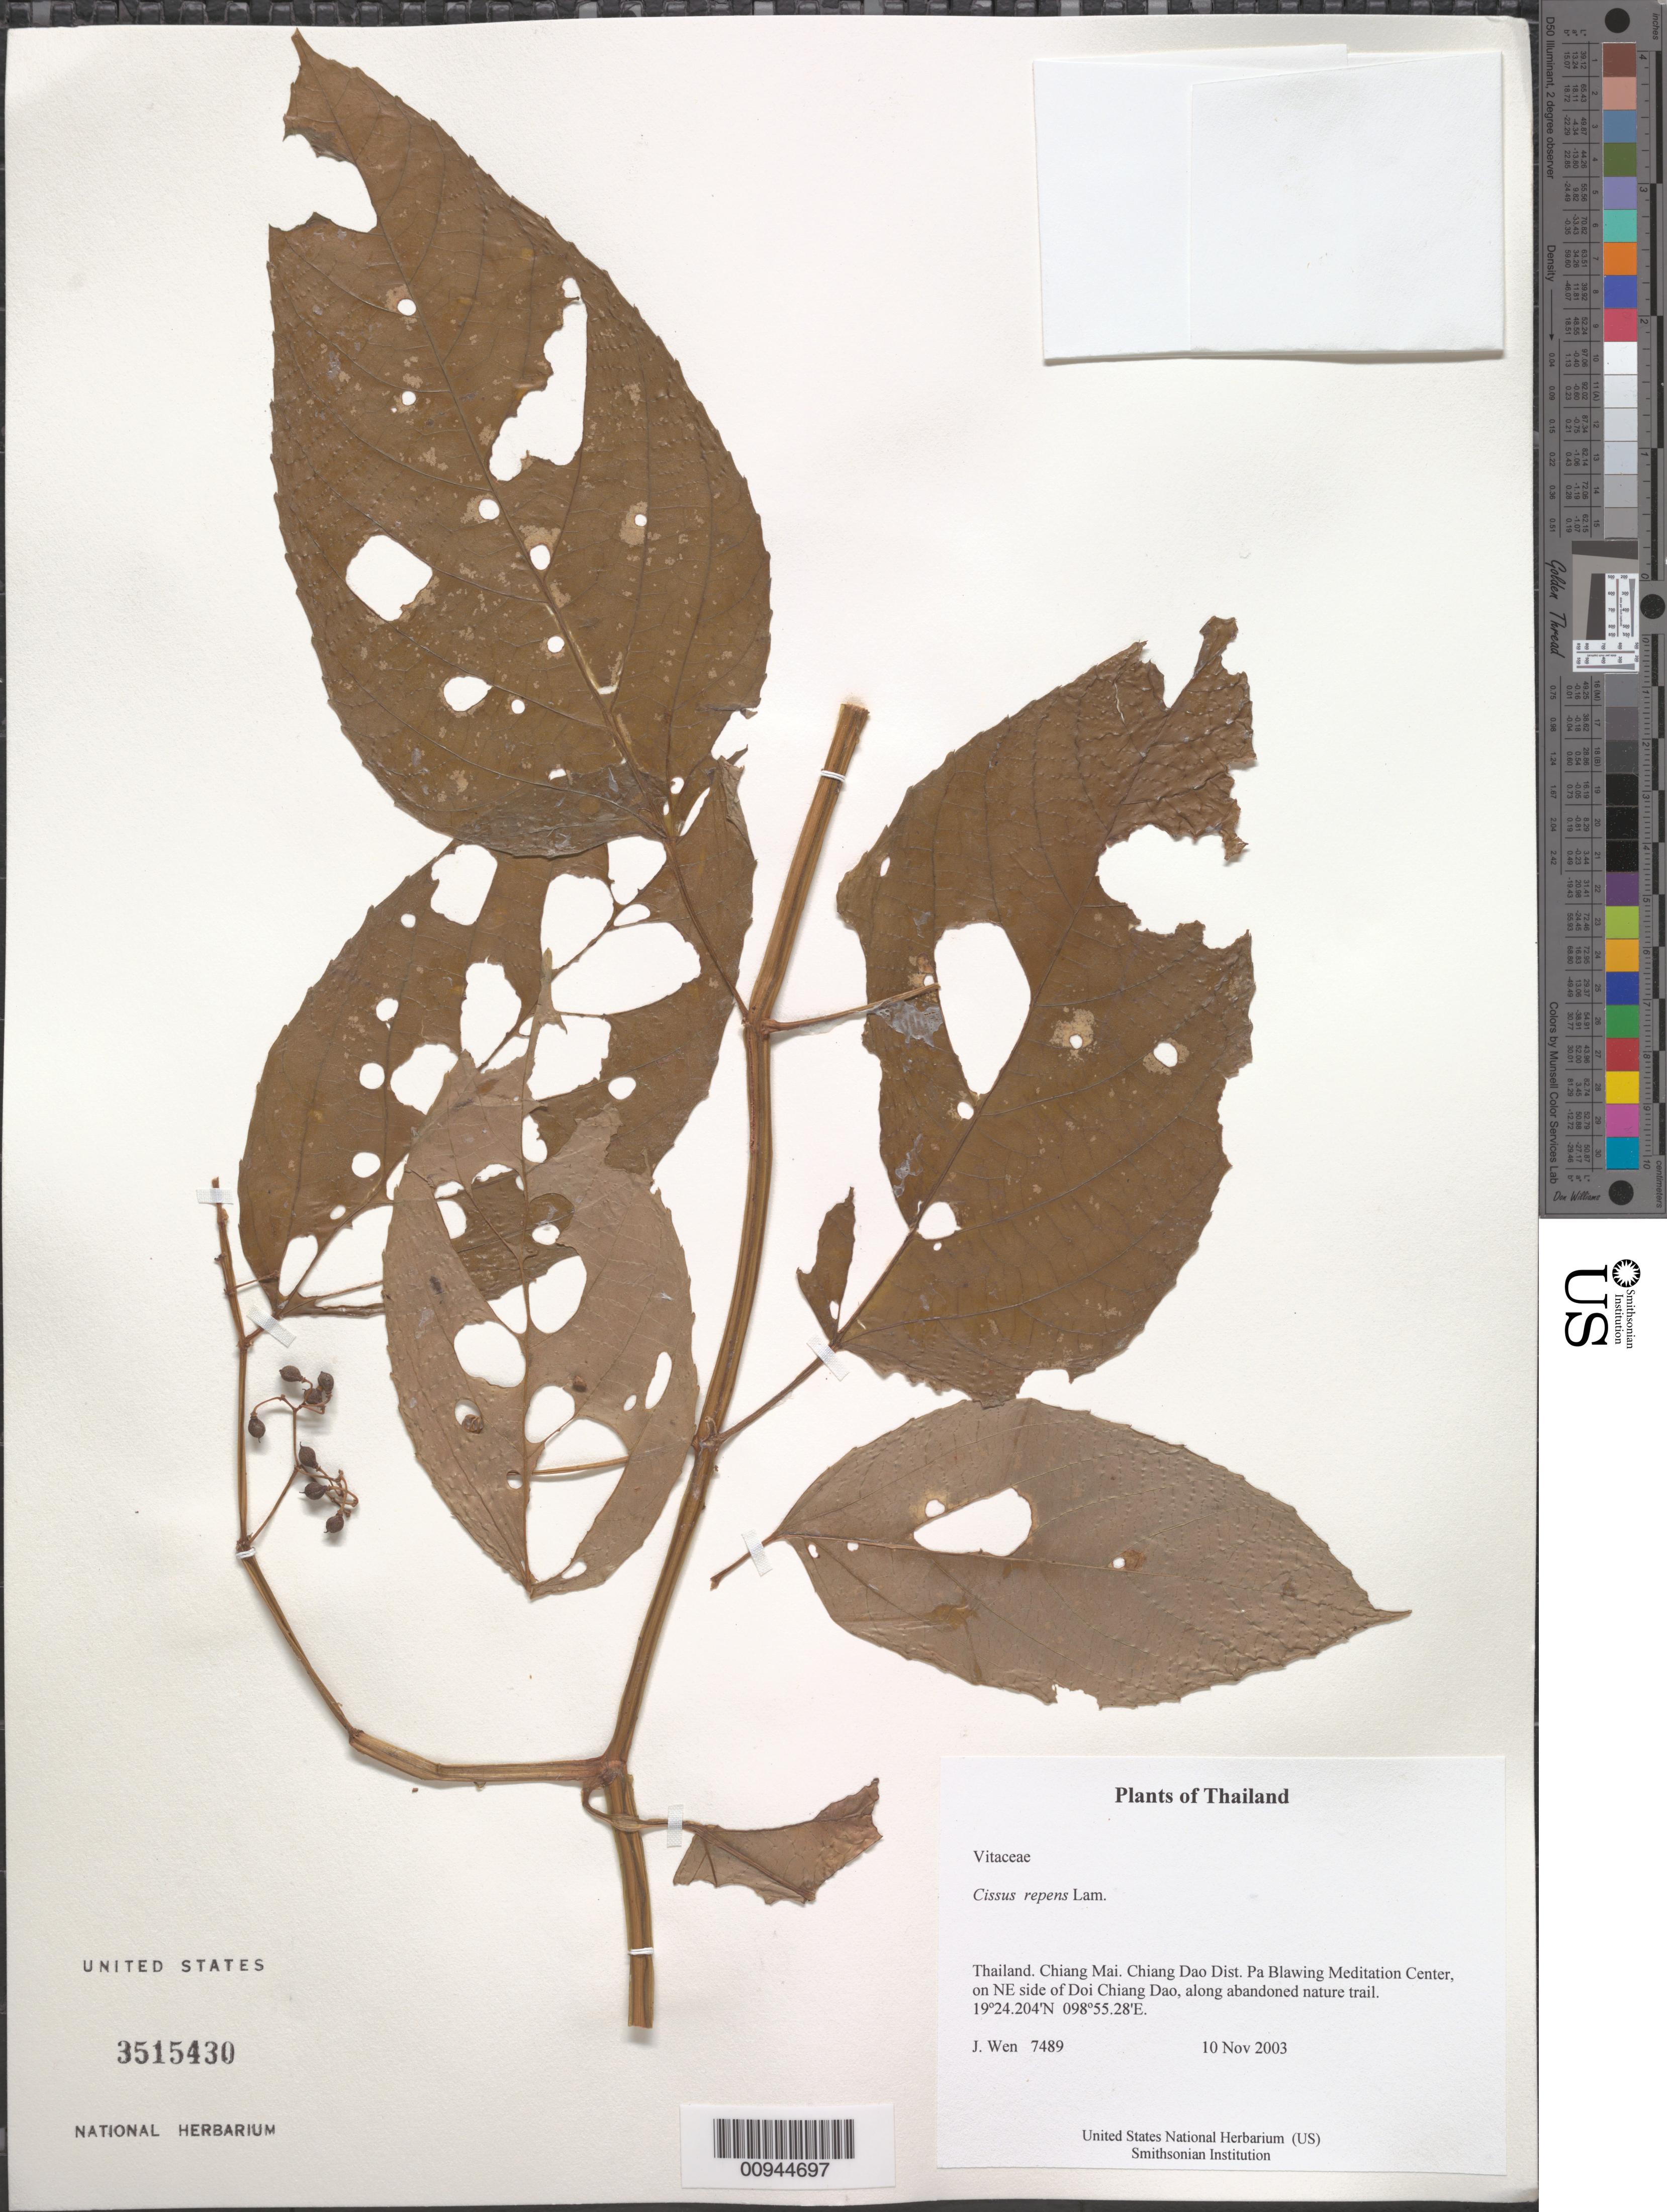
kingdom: Plantae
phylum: Tracheophyta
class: Magnoliopsida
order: Vitales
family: Vitaceae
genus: Cissus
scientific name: Cissus repens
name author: Lam.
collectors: J. Wen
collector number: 7489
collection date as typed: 10 Nov 2003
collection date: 2003-11-10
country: Thailand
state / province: Chiang Mai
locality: Chiang Dao Dist. Pa Blawing Meditation Center, on NE side of Doi Chiang Dao, along abandoned nature trail.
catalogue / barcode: US 3515430